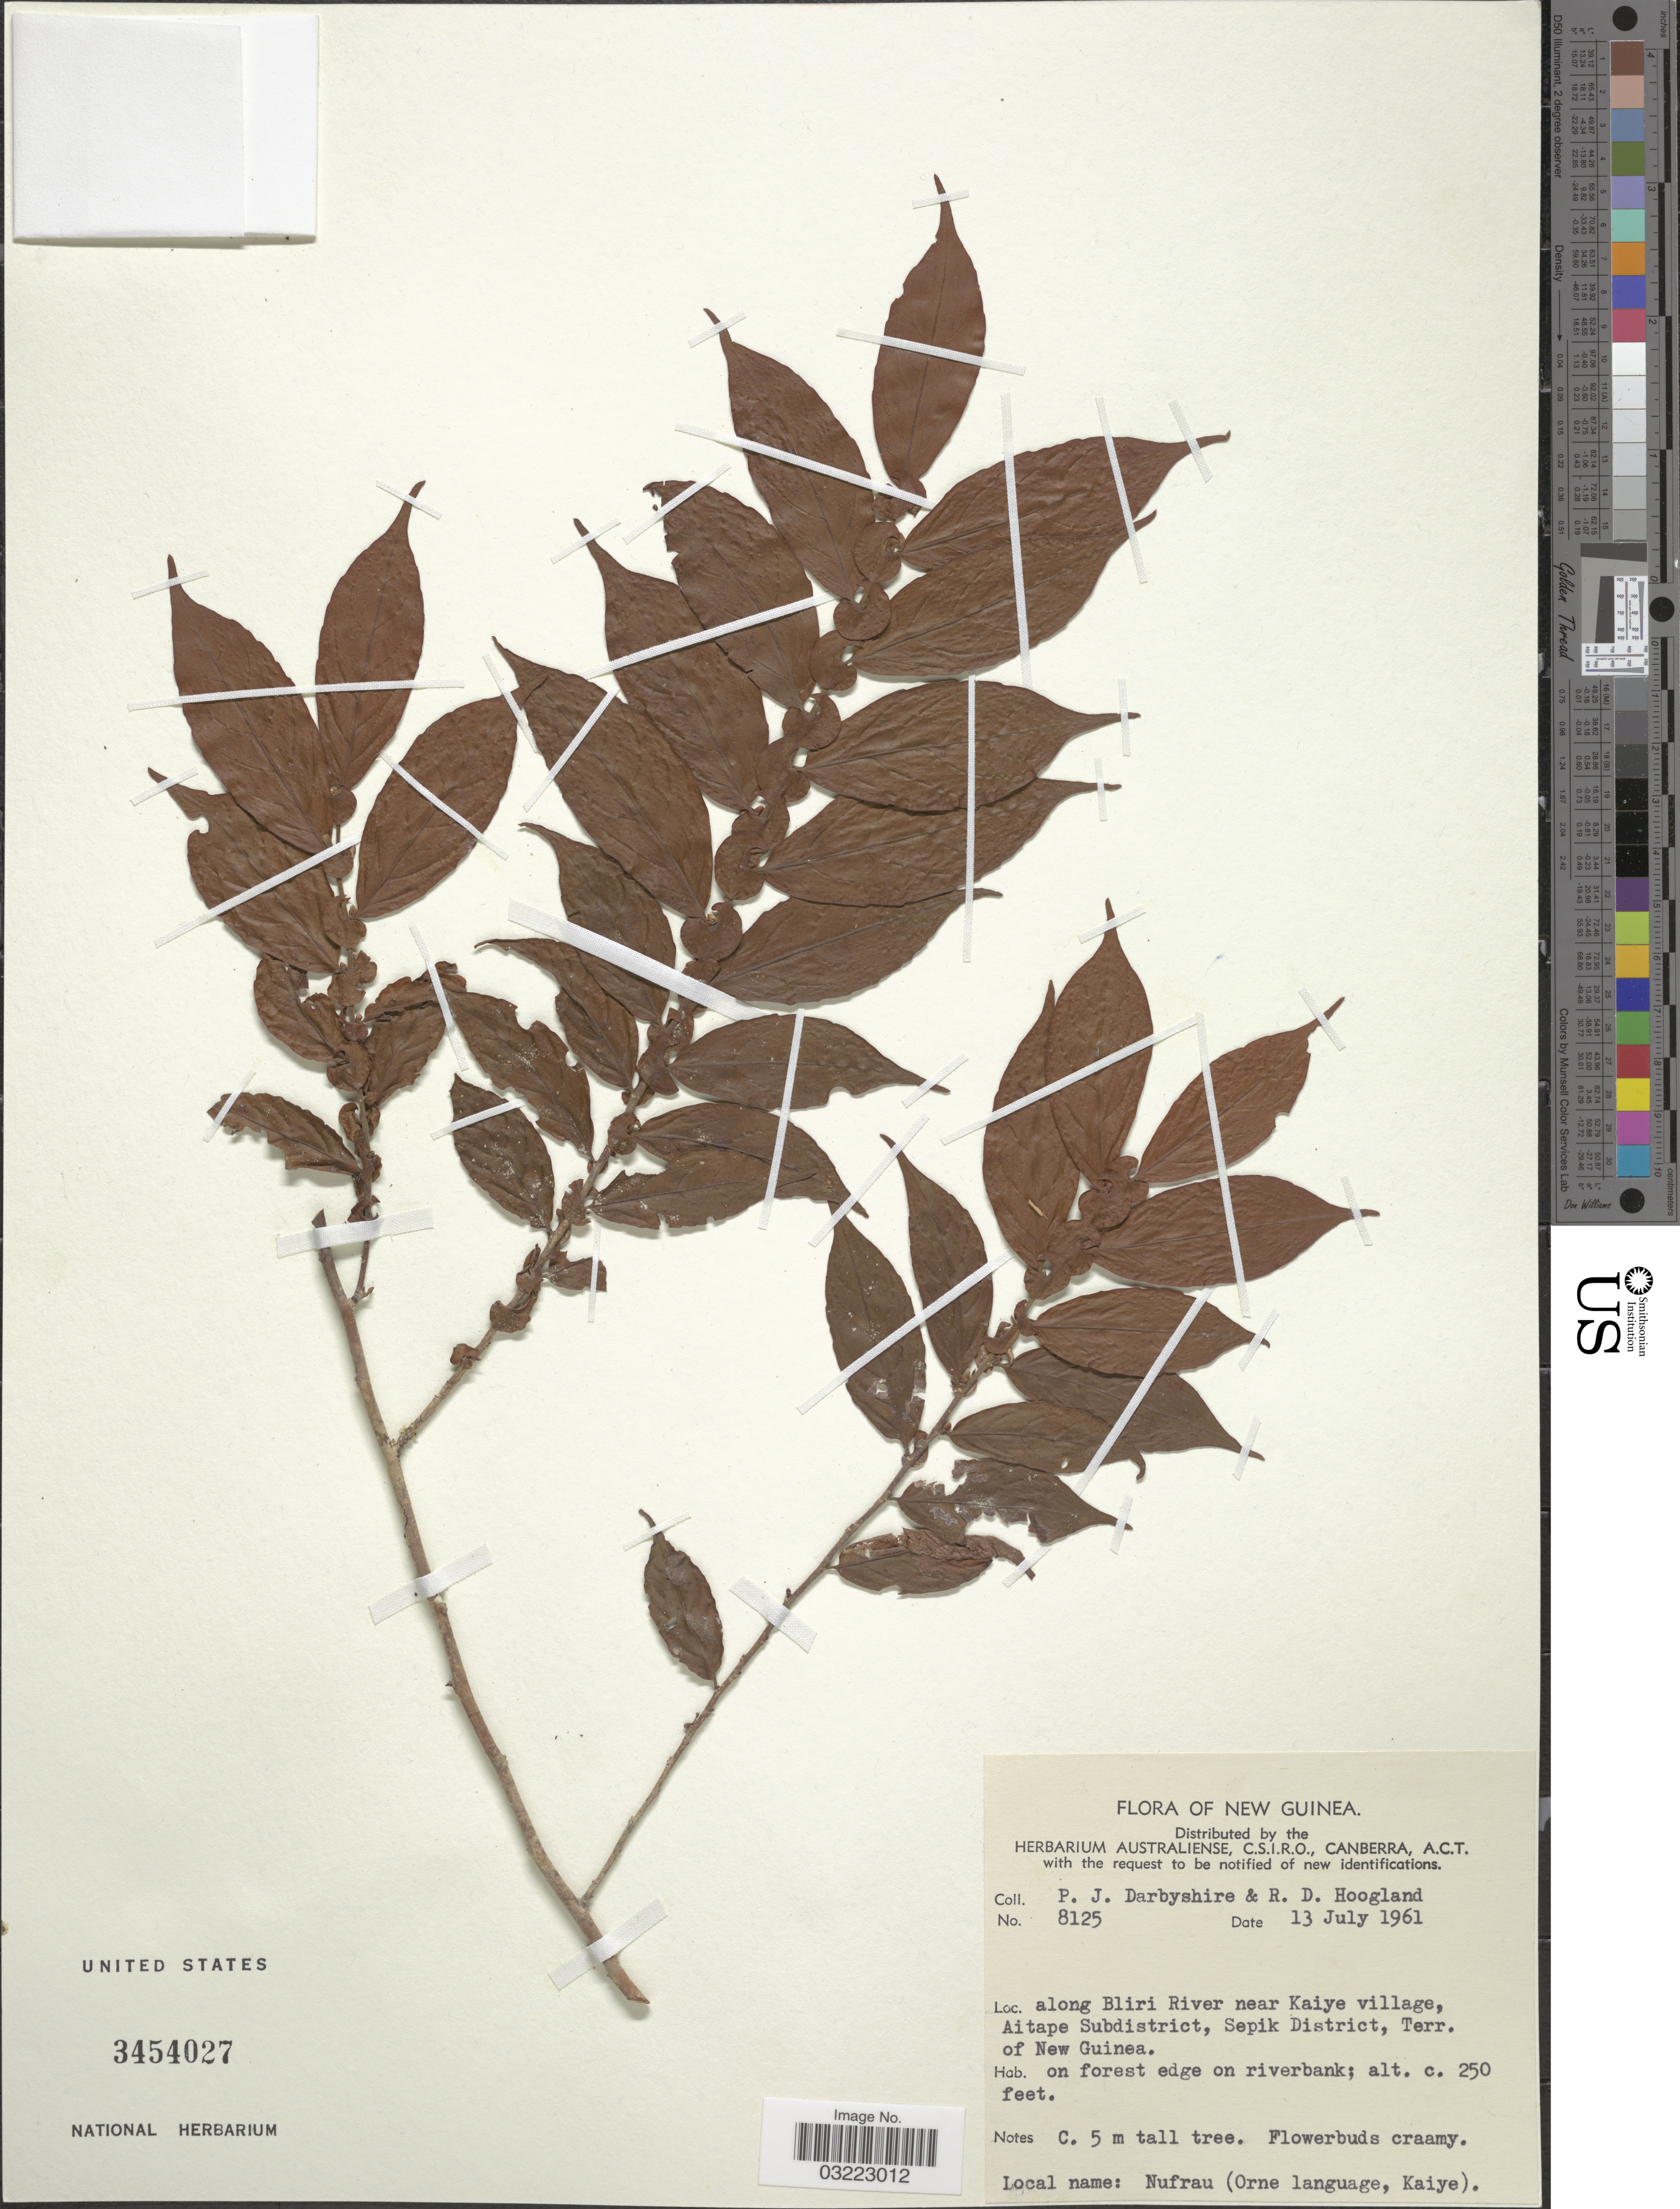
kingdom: Plantae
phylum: Tracheophyta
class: Magnoliopsida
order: Malpighiales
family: Salicaceae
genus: Casearia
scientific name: Casearia amplectens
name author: Sleumer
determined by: Strong, Mark T., (BOT), Smithsonian Institution - National Museum of Natural History (UNITED STATES)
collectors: P. Darbyshire & R. D. Hoogland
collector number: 8125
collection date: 1961-07-13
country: Papua New Guinea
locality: New Guinea. Along Bliri River near Kaiye village, Aitape Subdistrict, Sepik District, Terr. of New Guinea.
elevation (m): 76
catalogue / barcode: US 3454027